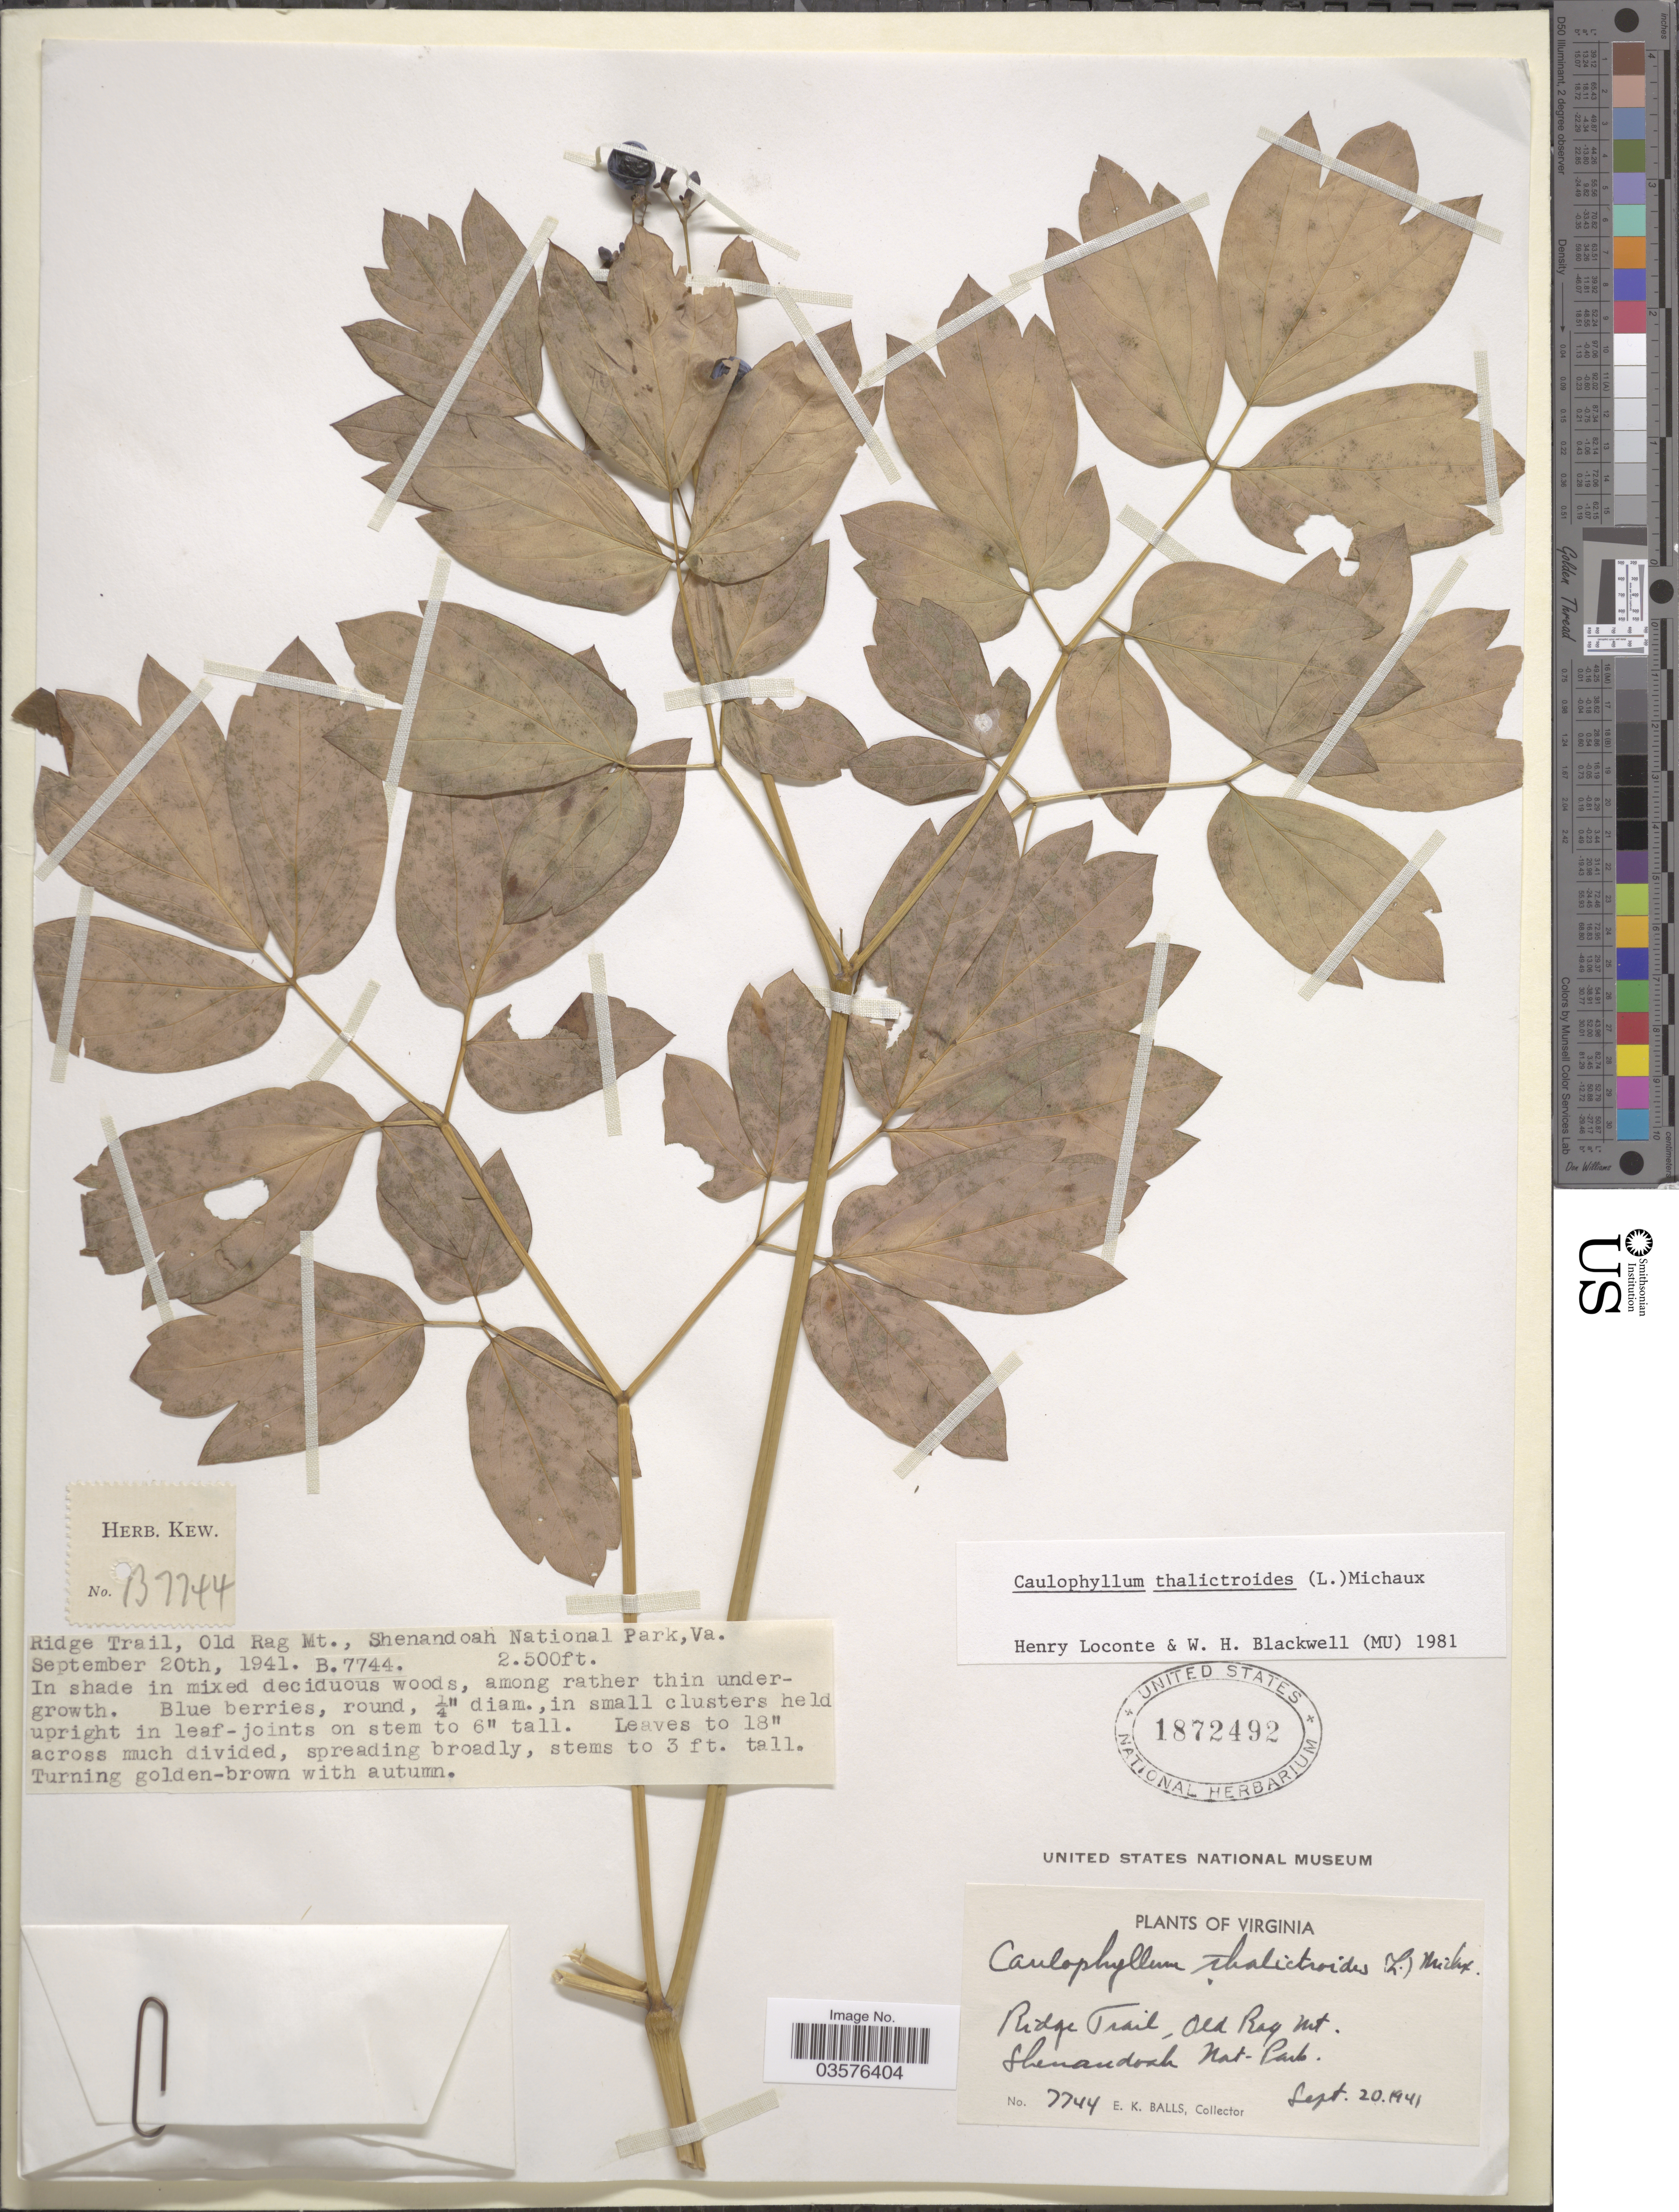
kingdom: Plantae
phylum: Tracheophyta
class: Magnoliopsida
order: Ranunculales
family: Berberidaceae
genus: Caulophyllum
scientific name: Caulophyllum thalictroides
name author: (L.) Michx.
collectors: E. K. Balls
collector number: B7744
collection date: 1941-09-20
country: United States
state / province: Virginia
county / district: Madison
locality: Ridge Trail, Old Rag Mt. Shenandoah National Park.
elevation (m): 762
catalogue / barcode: US 1872492